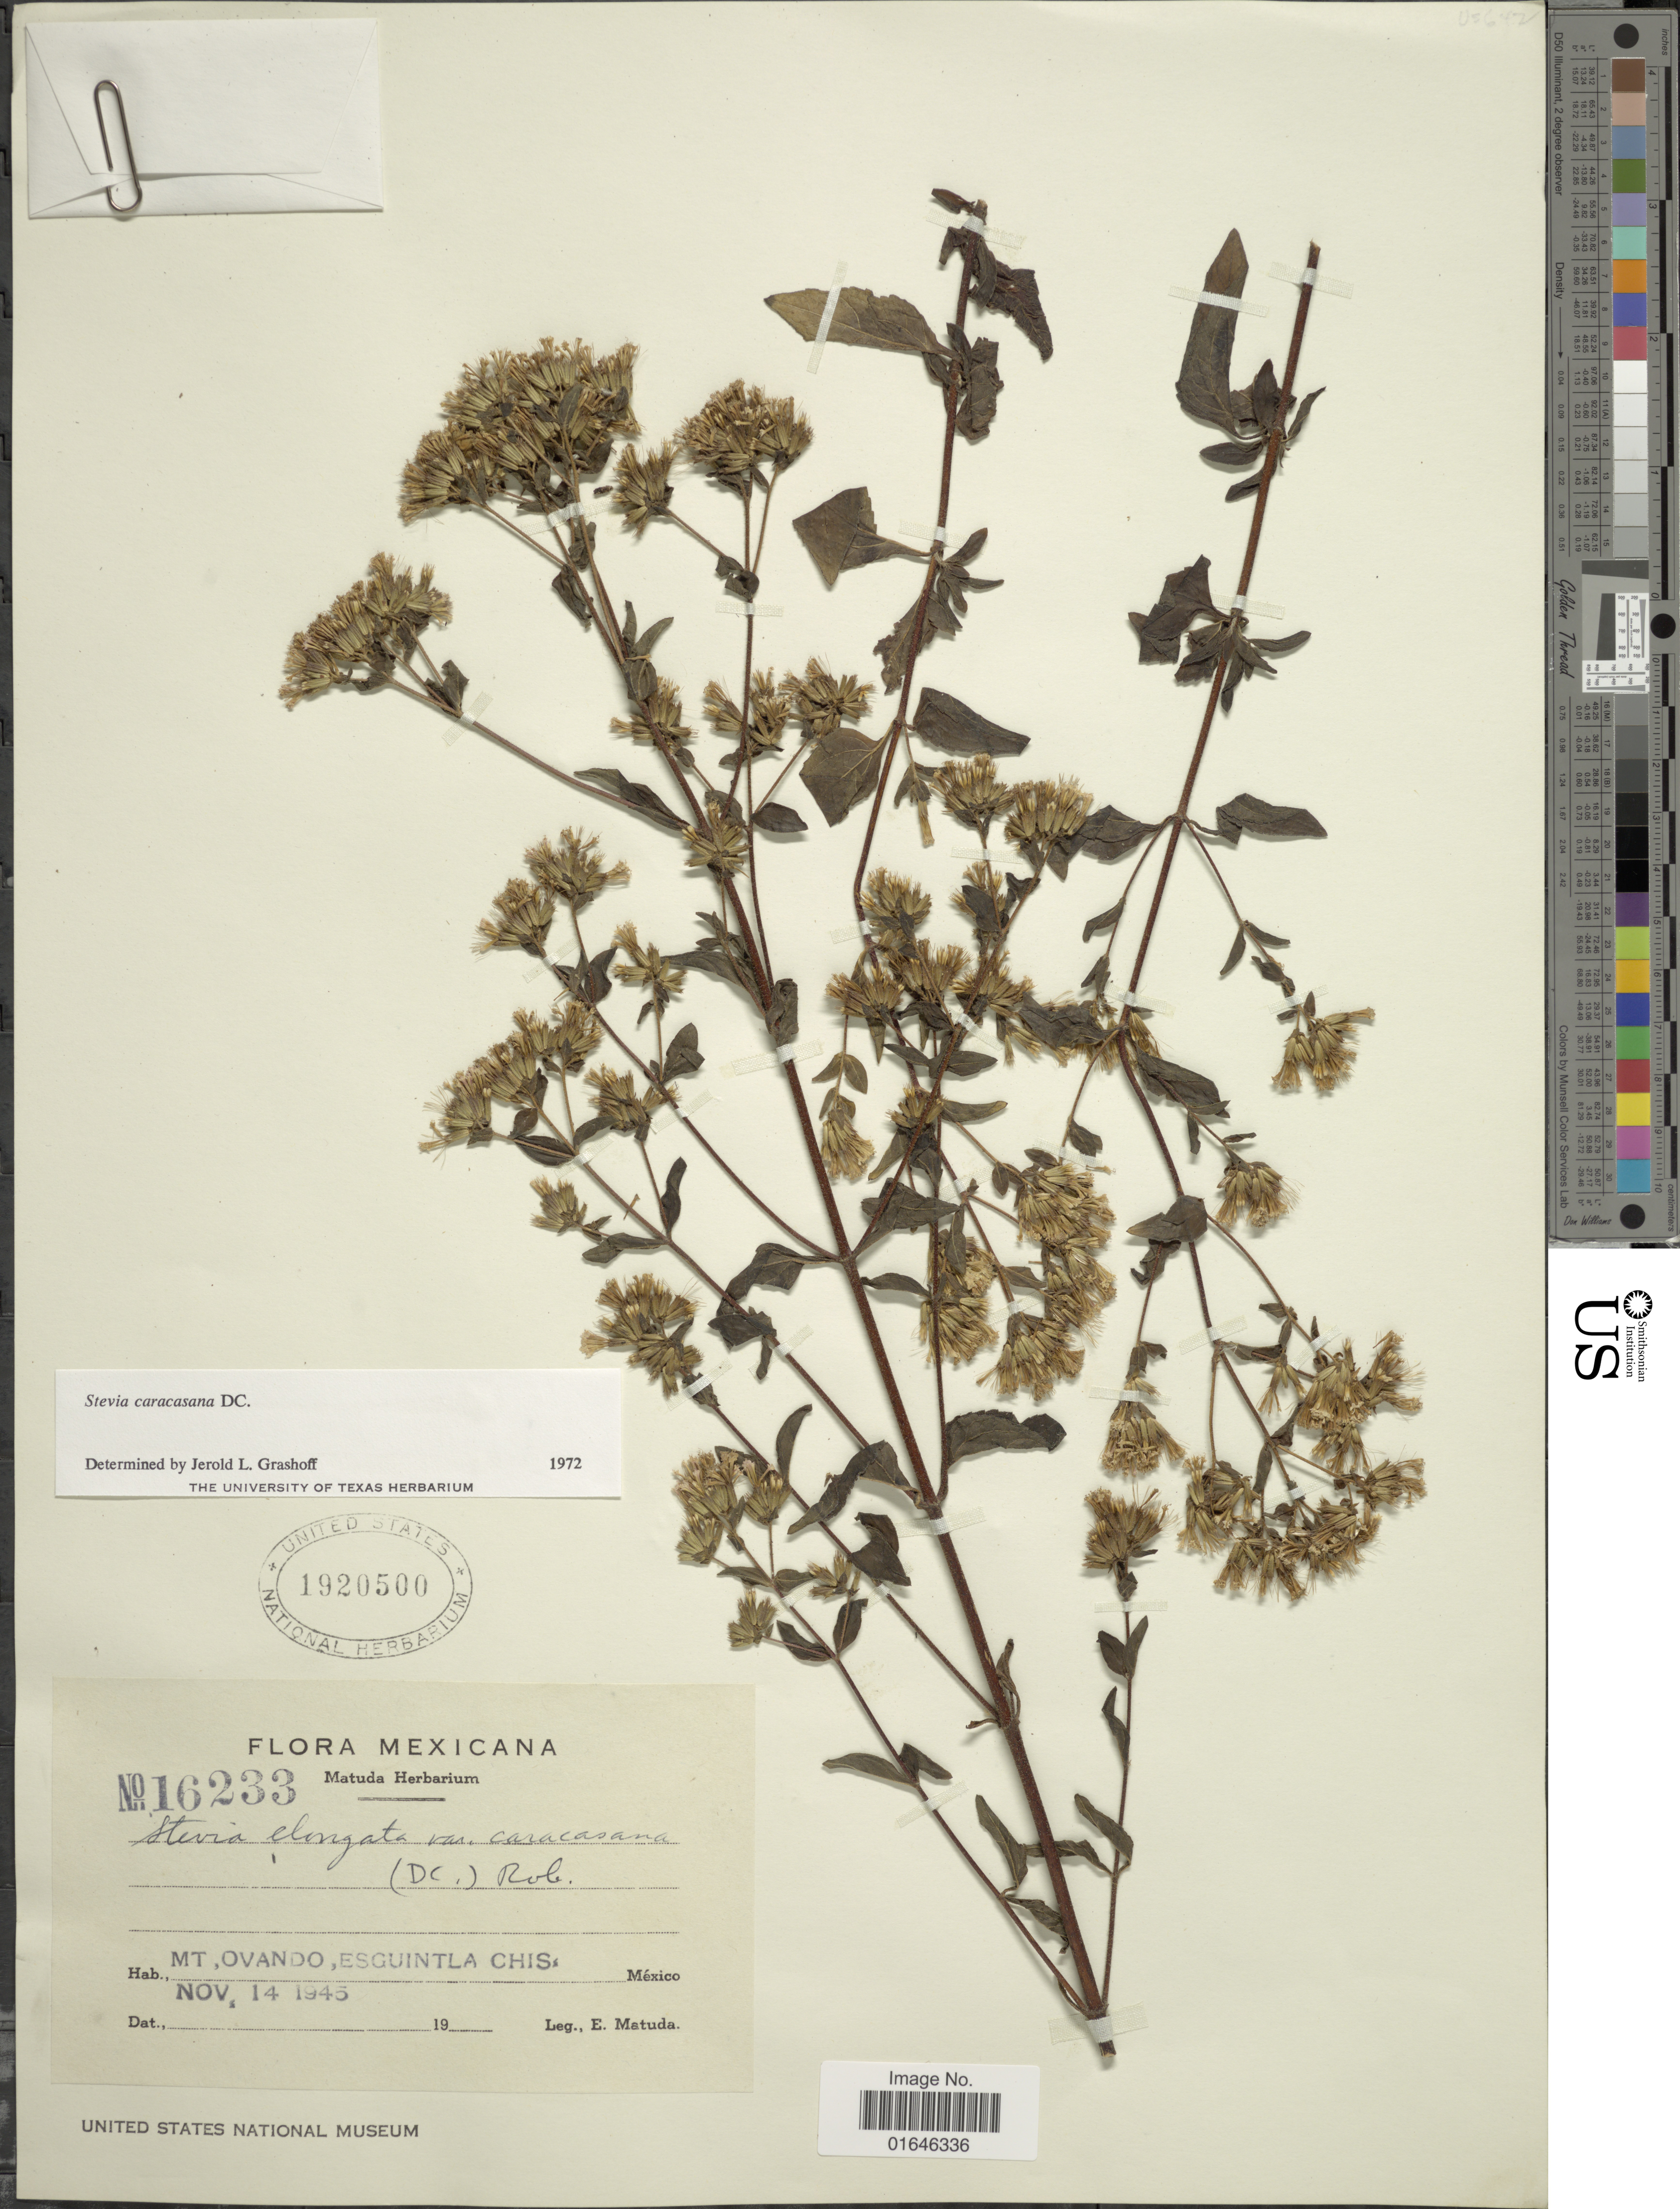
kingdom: Plantae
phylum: Tracheophyta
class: Magnoliopsida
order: Asterales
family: Asteraceae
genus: Stevia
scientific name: Stevia caracasana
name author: DC.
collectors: E. Matuda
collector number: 16233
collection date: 1945-11-14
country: Mexico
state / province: Chiapas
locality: Mt. Ovando, Esguintla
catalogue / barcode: US 1920500